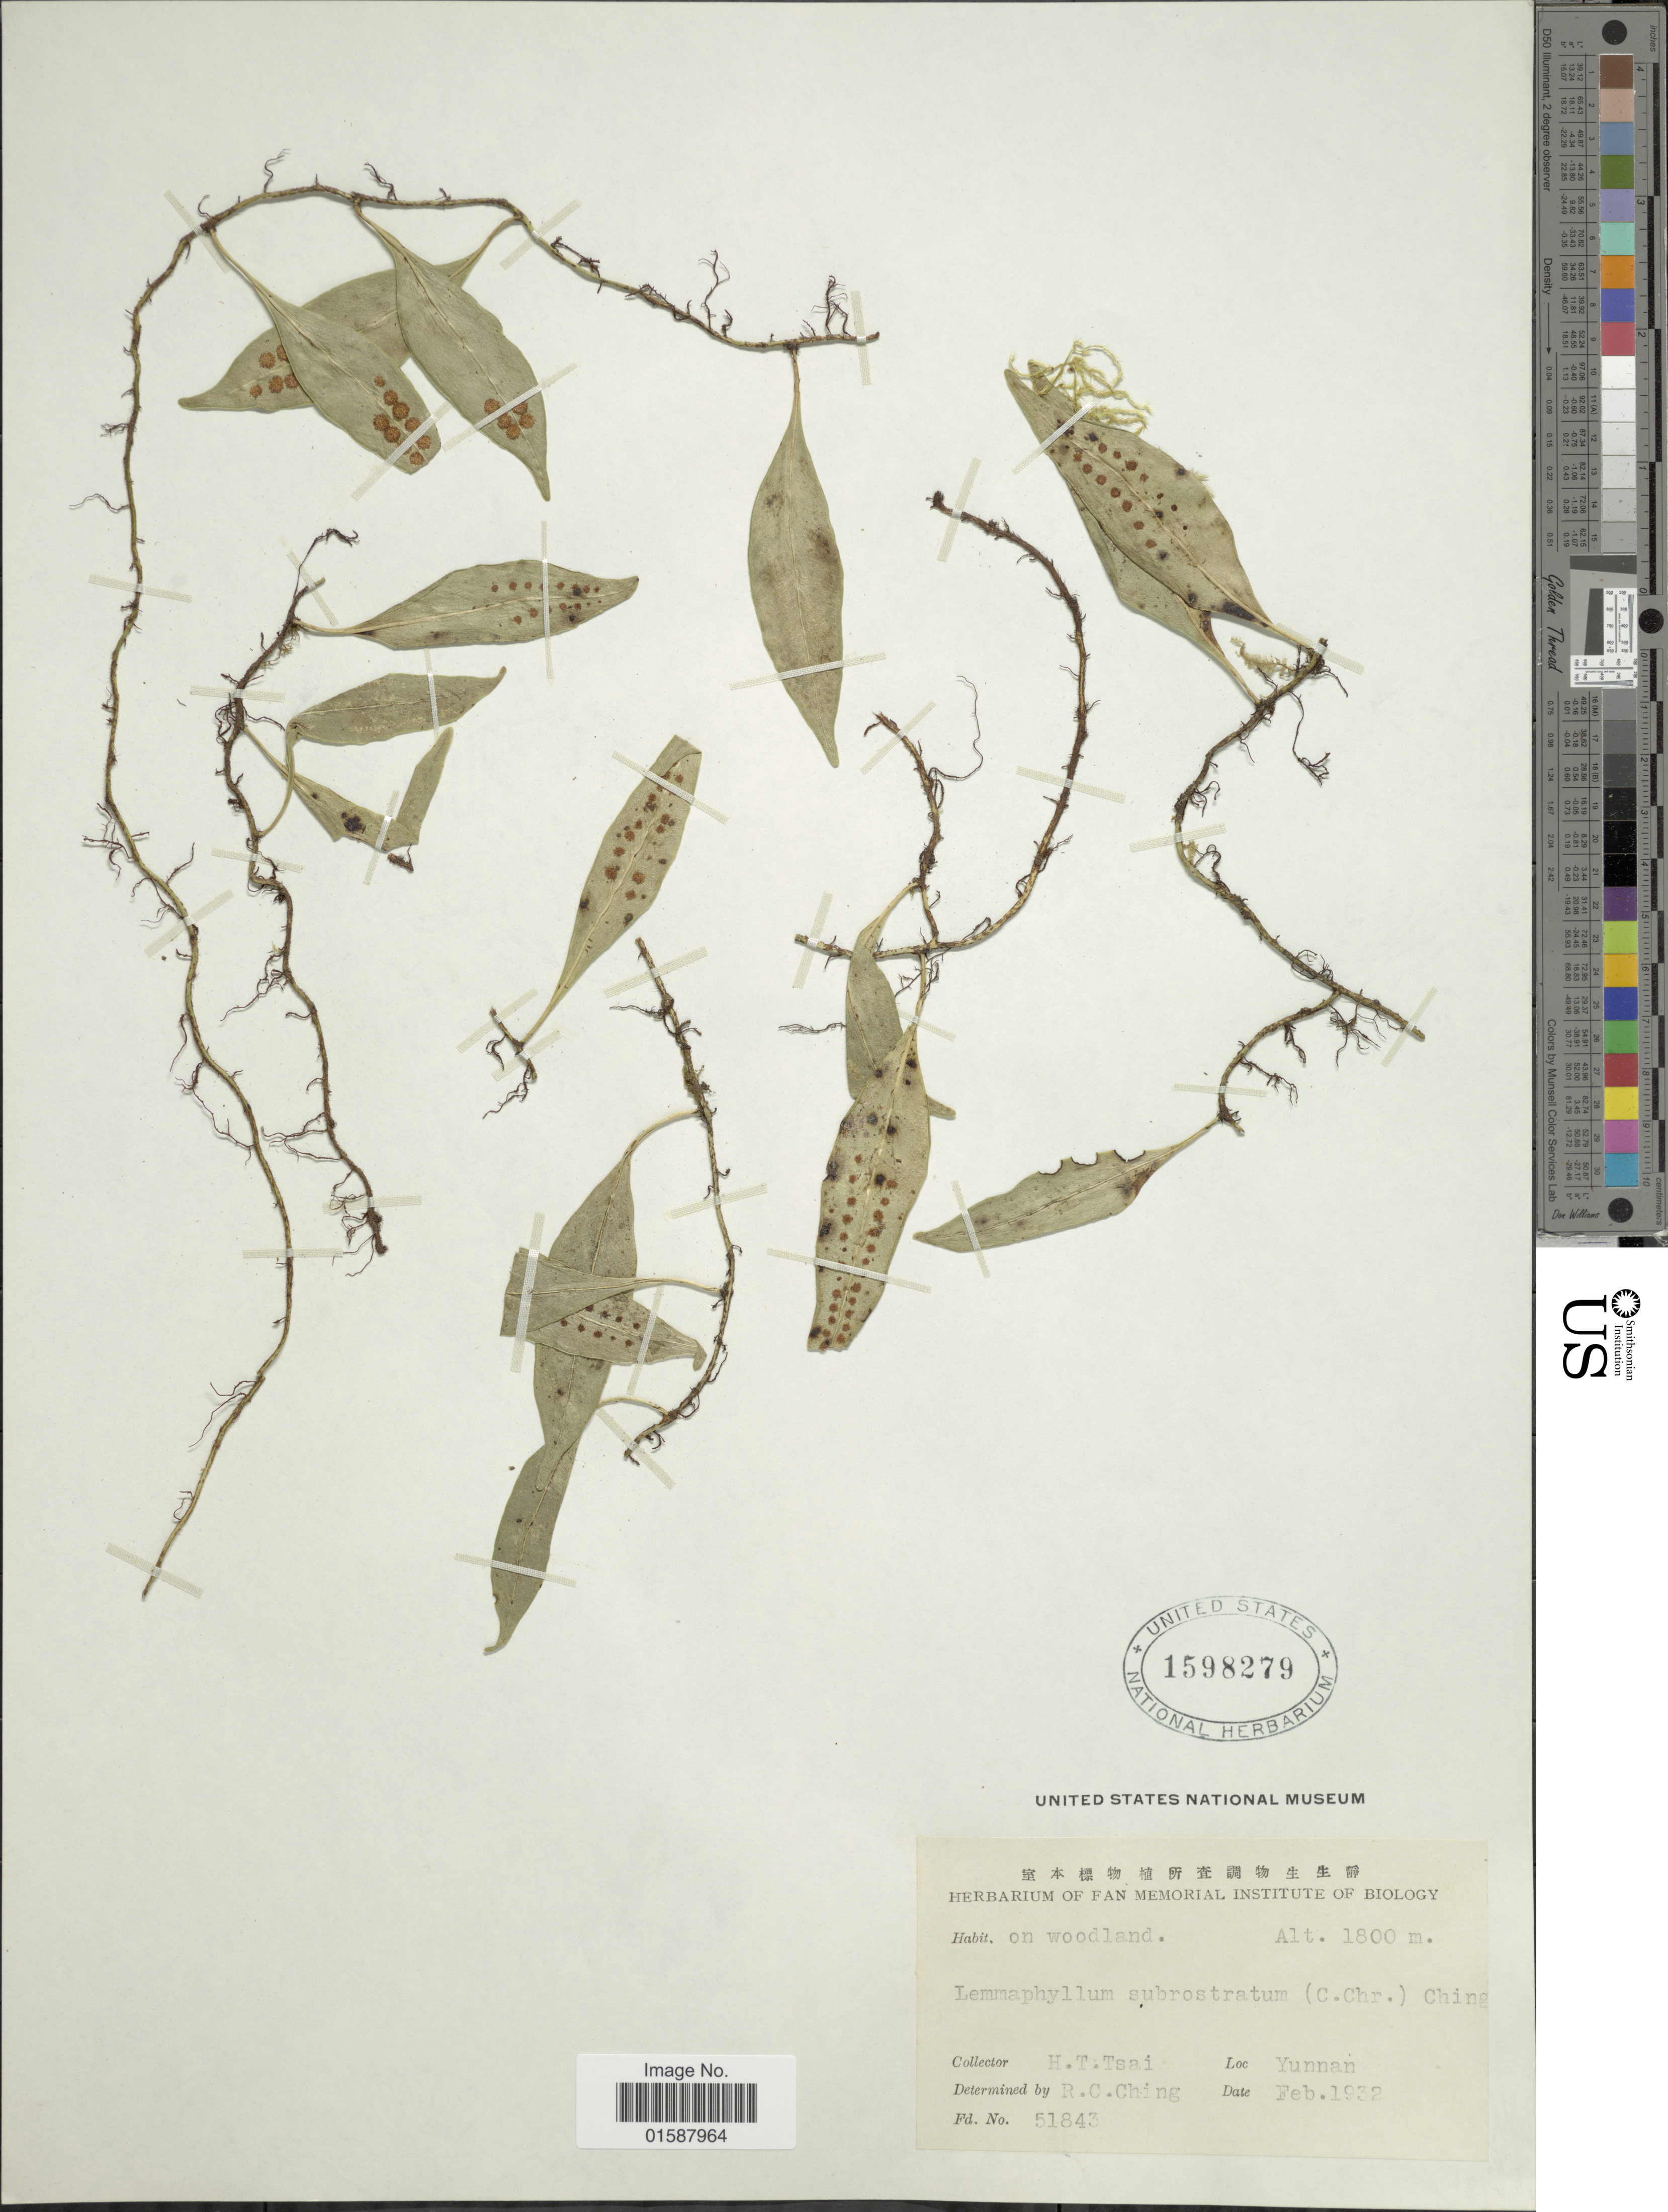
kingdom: Plantae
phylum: Tracheophyta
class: Polypodiopsida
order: Polypodiales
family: Polypodiaceae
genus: Lepisorus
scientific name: Lepisorus subrostratus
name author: (C. Chr.) C. Chr. & Tardieu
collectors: H. Tsai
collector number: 51843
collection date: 1932-02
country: China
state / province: Yunnan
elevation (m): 1800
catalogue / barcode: US 1598279